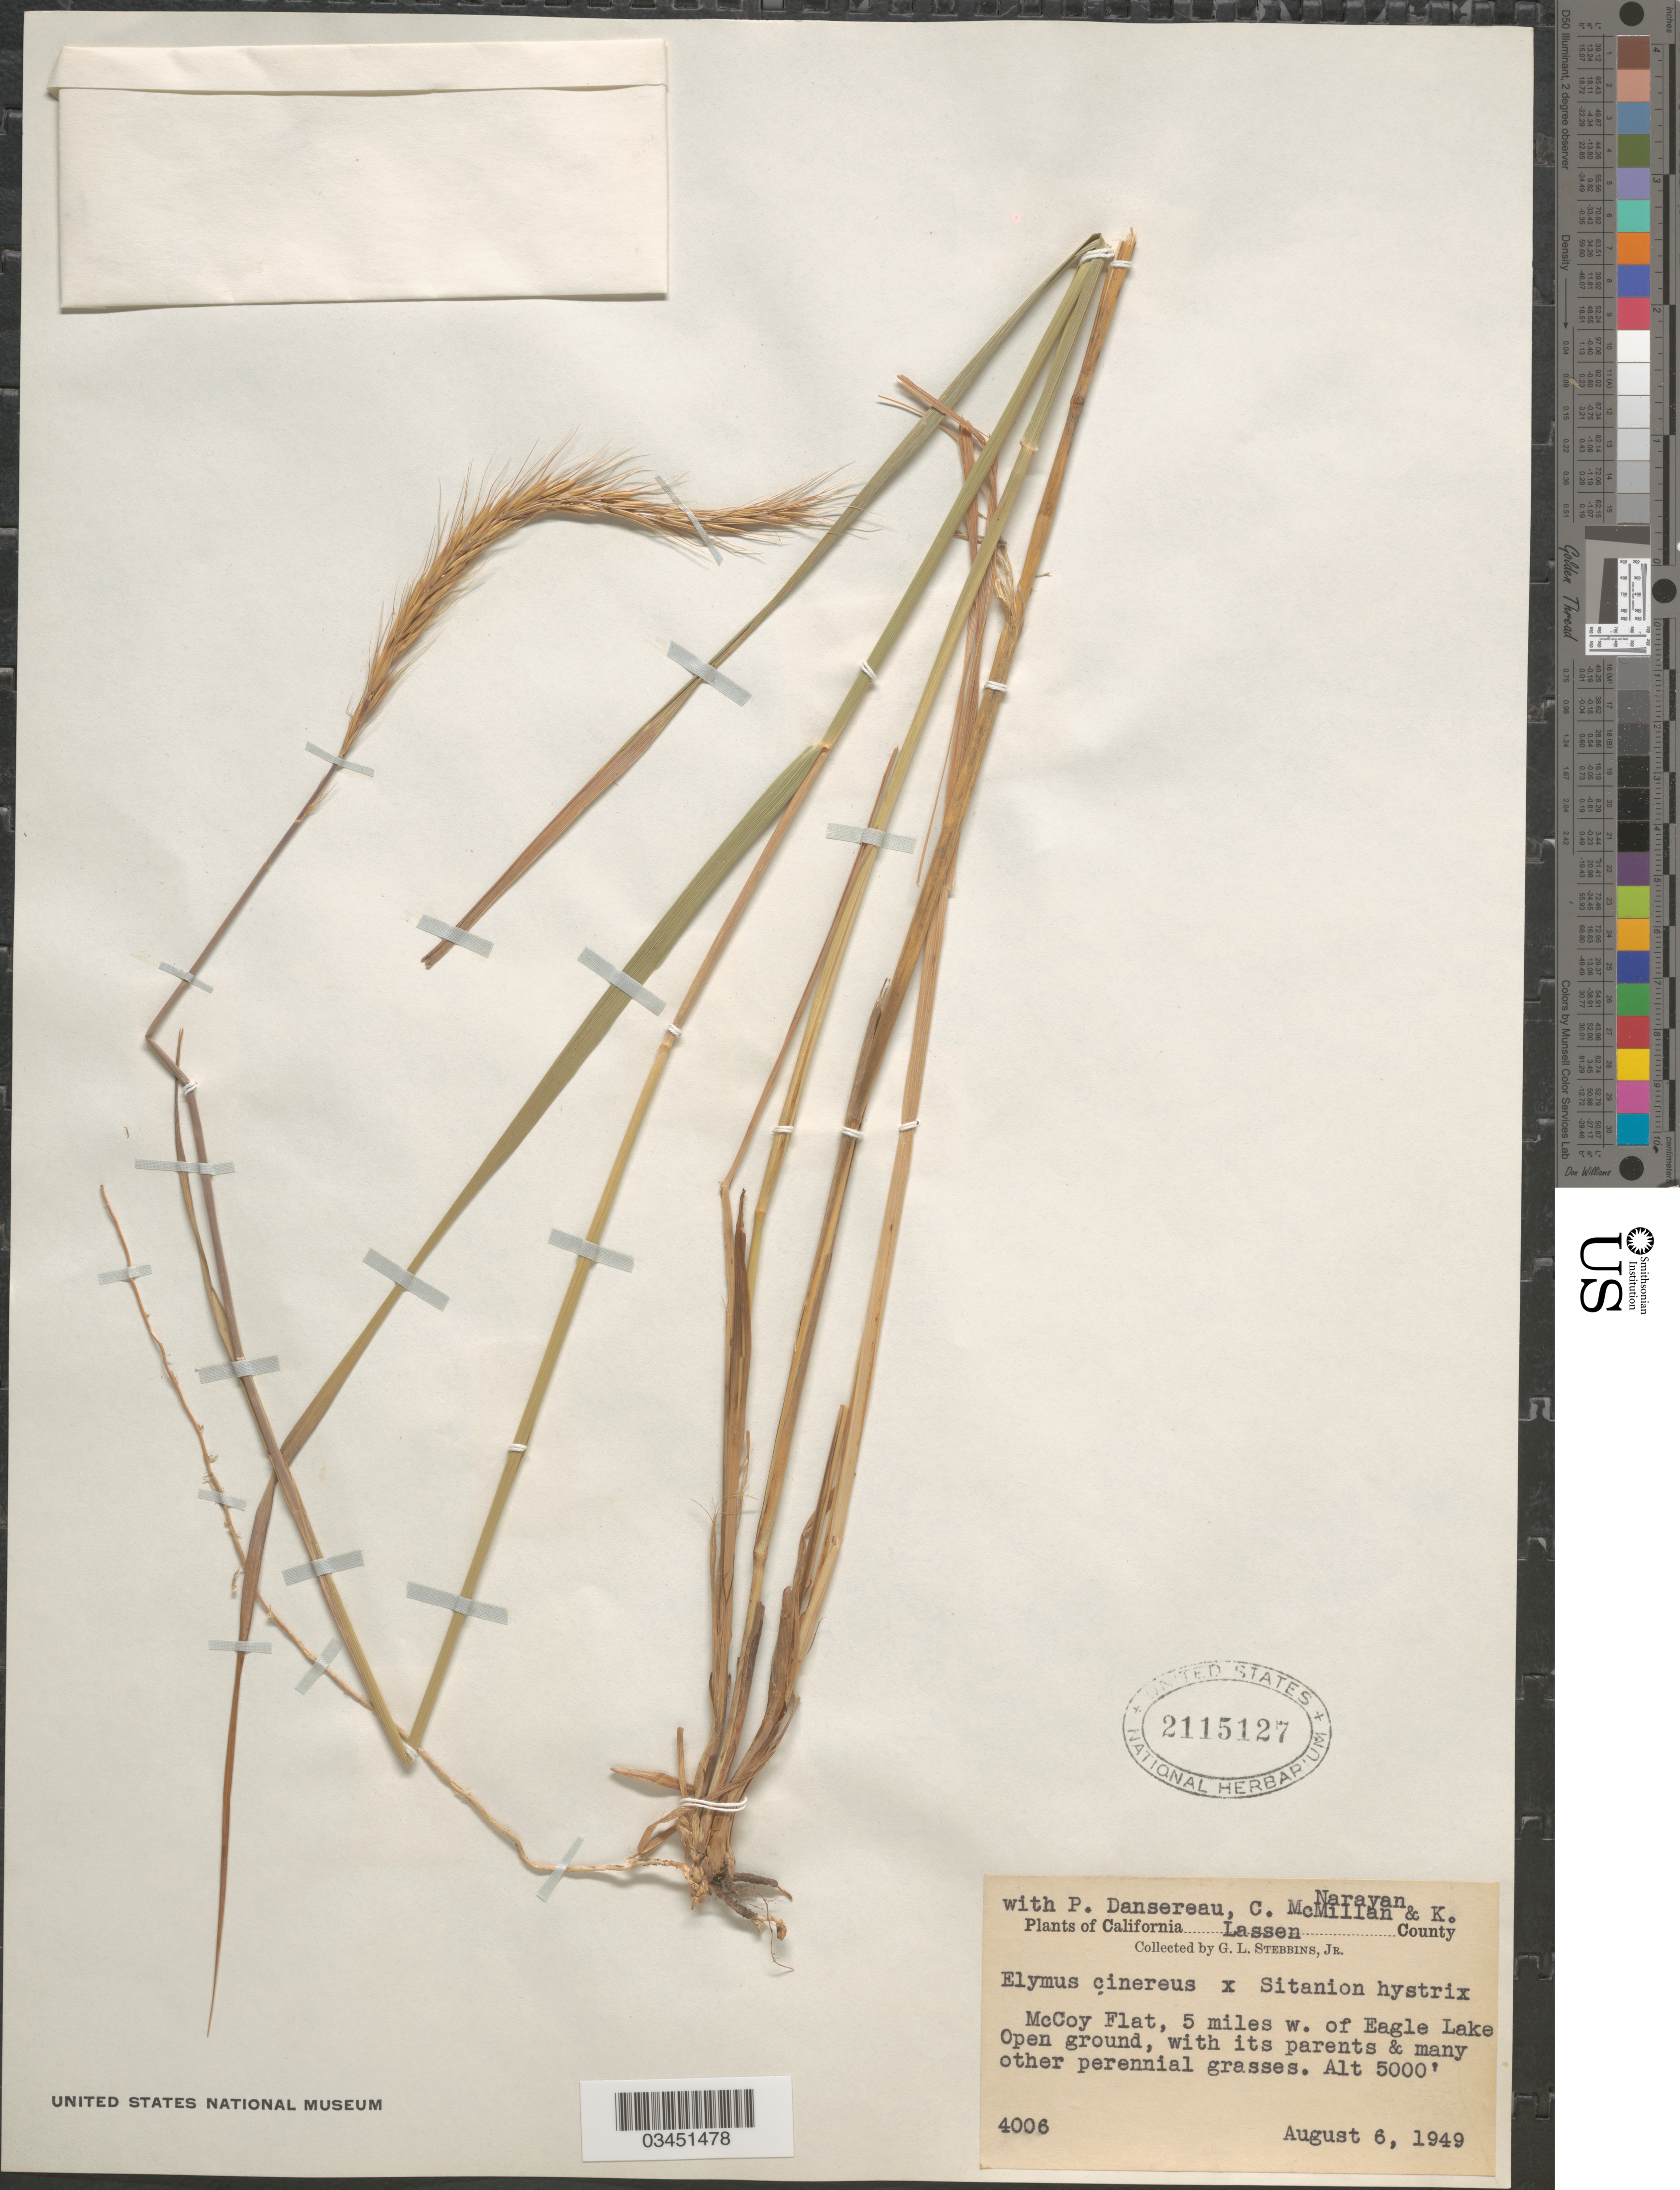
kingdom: Plantae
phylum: Tracheophyta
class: Liliopsida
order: Poales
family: Poaceae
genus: Elyleymus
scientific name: x Elyleymus aristatus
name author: (Merr.) Barkworth & Dewey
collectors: G. L. Stebbins, P. Dansereau, C. McMillan & K. Narayan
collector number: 4006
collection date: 1949-08-06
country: United States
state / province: California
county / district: Lassen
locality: Lassen County. McCoy Flat. 5 miles w. of Eagle Lake.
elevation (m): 1524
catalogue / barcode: US 2115127